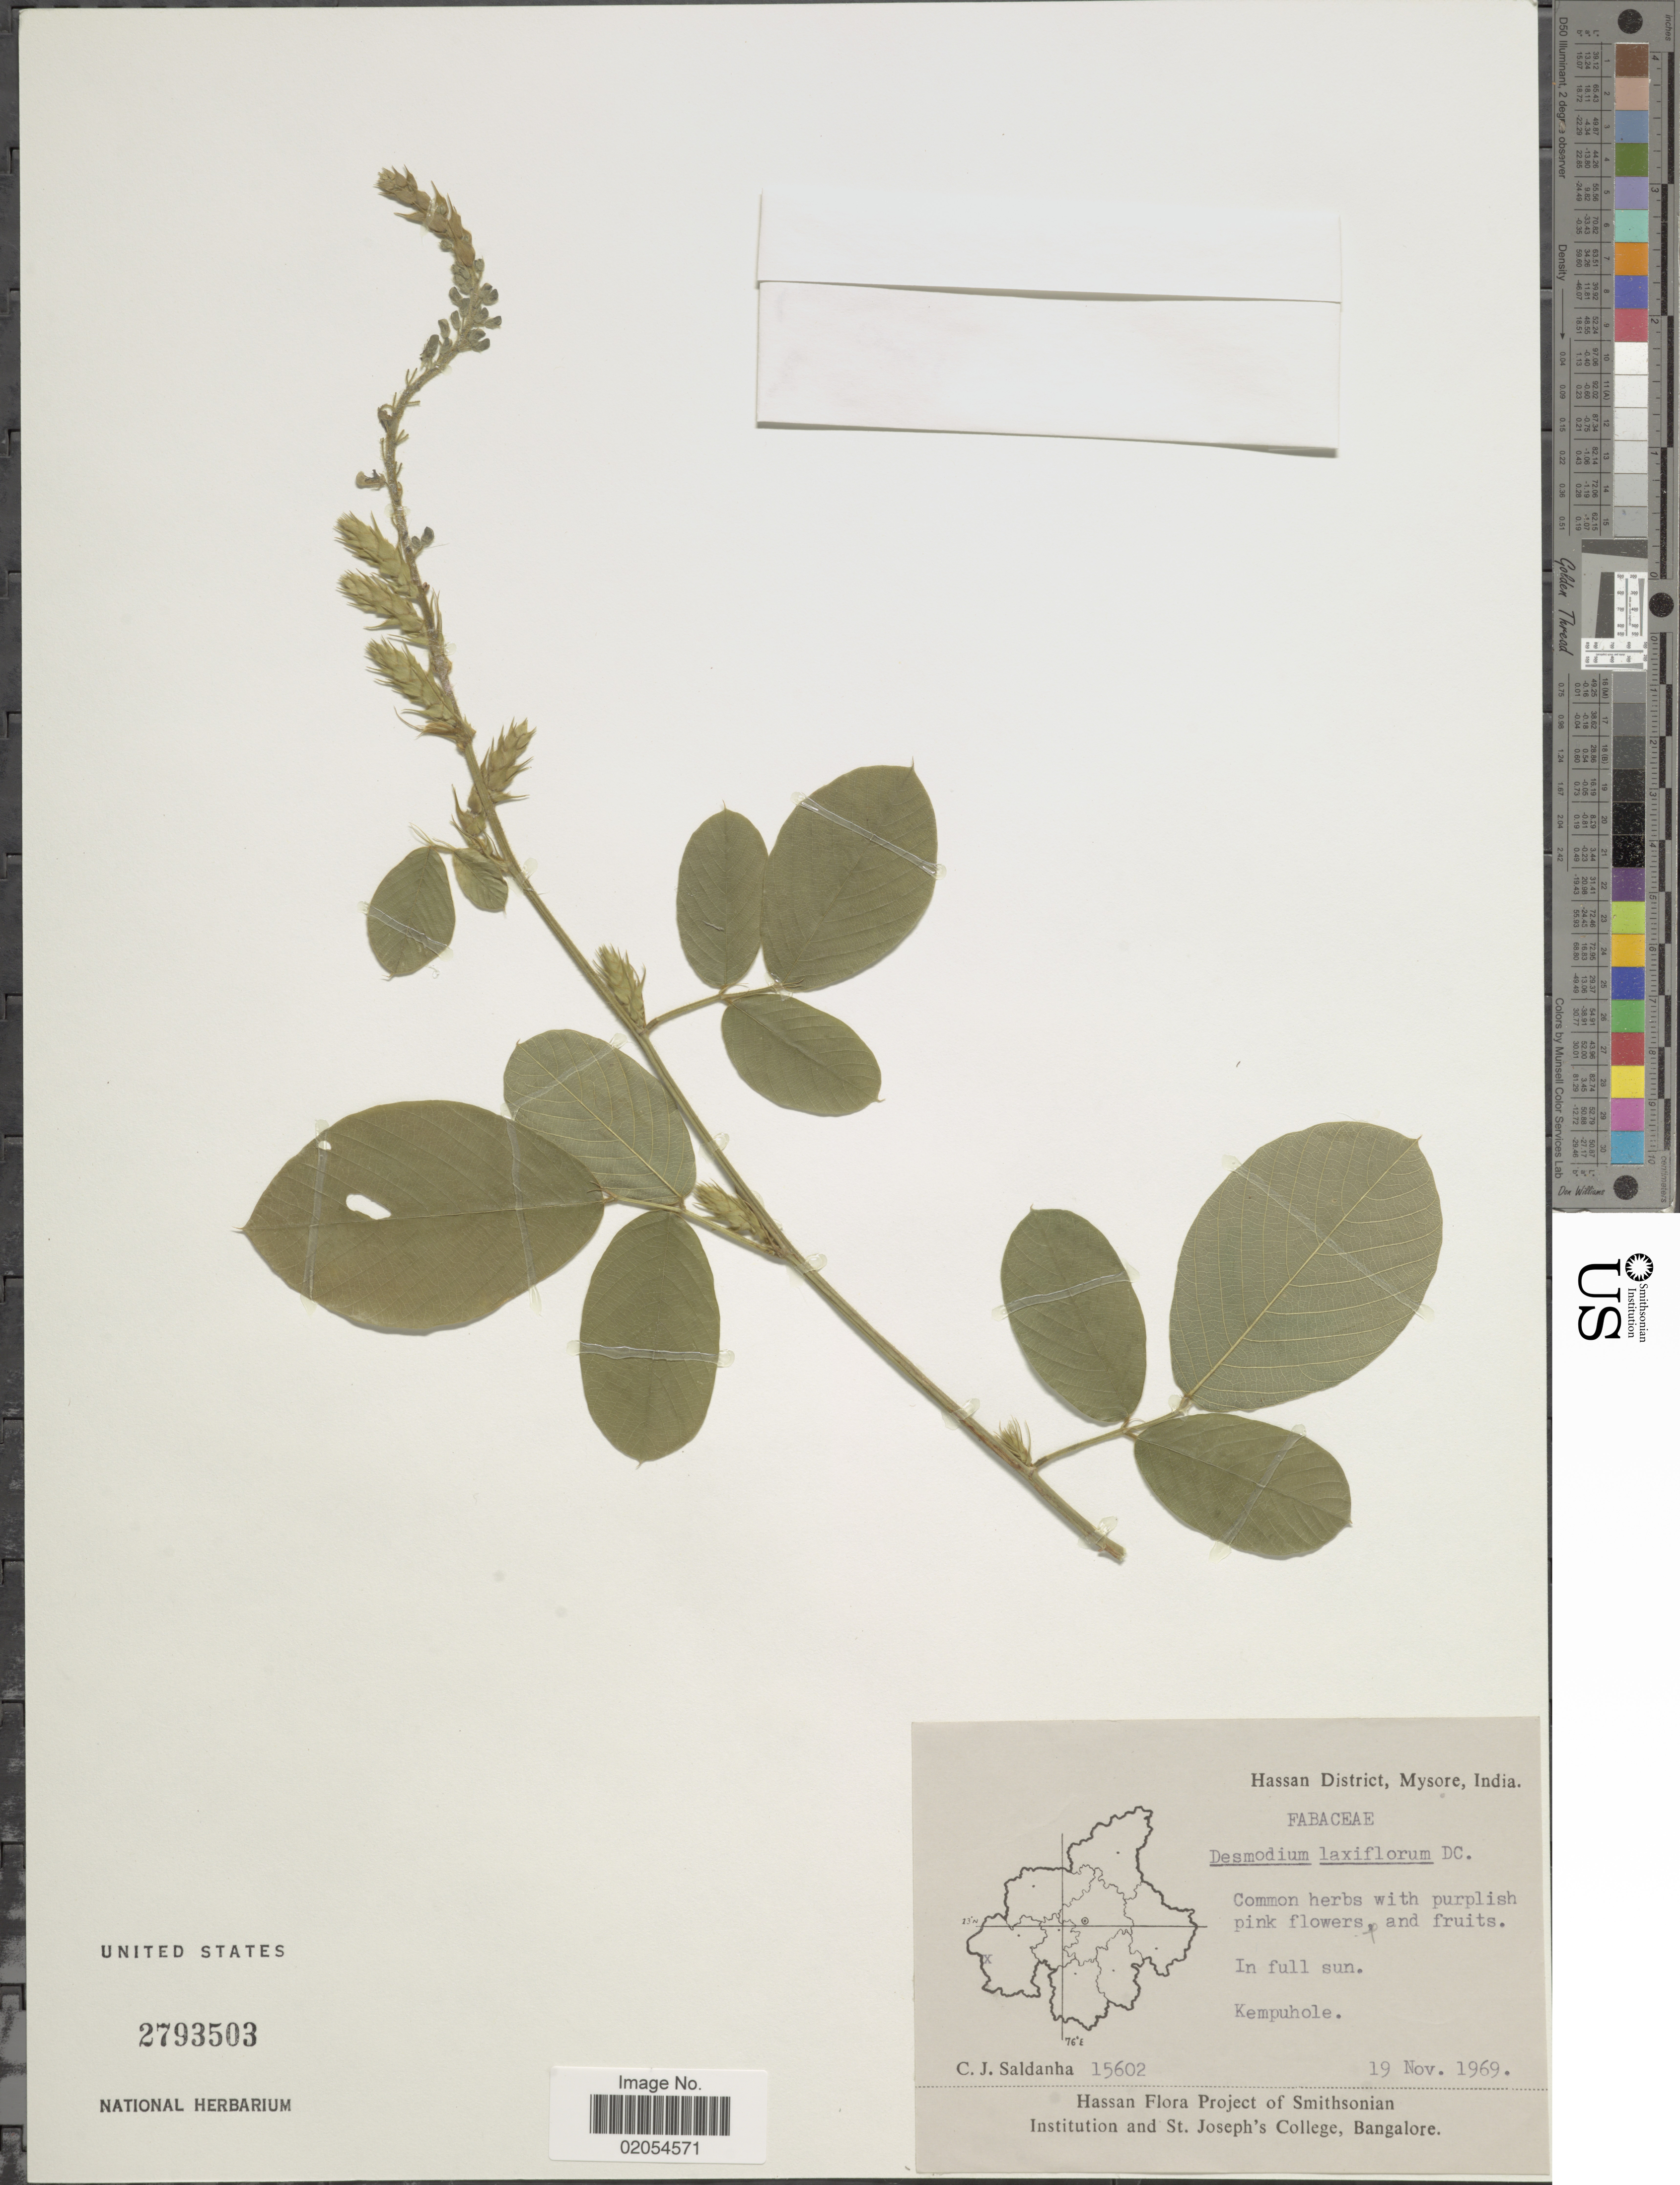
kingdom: Plantae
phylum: Tracheophyta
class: Magnoliopsida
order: Fabales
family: Fabaceae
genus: Sohmaea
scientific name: Sohmaea laxiflora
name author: (DC.) H. Ohashi & K. Ohashi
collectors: C. J. Saldanha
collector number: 15602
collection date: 1969-11-19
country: India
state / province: Karnataka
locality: Hassan District, Mysore, India, Kempuhole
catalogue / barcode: US 2793503